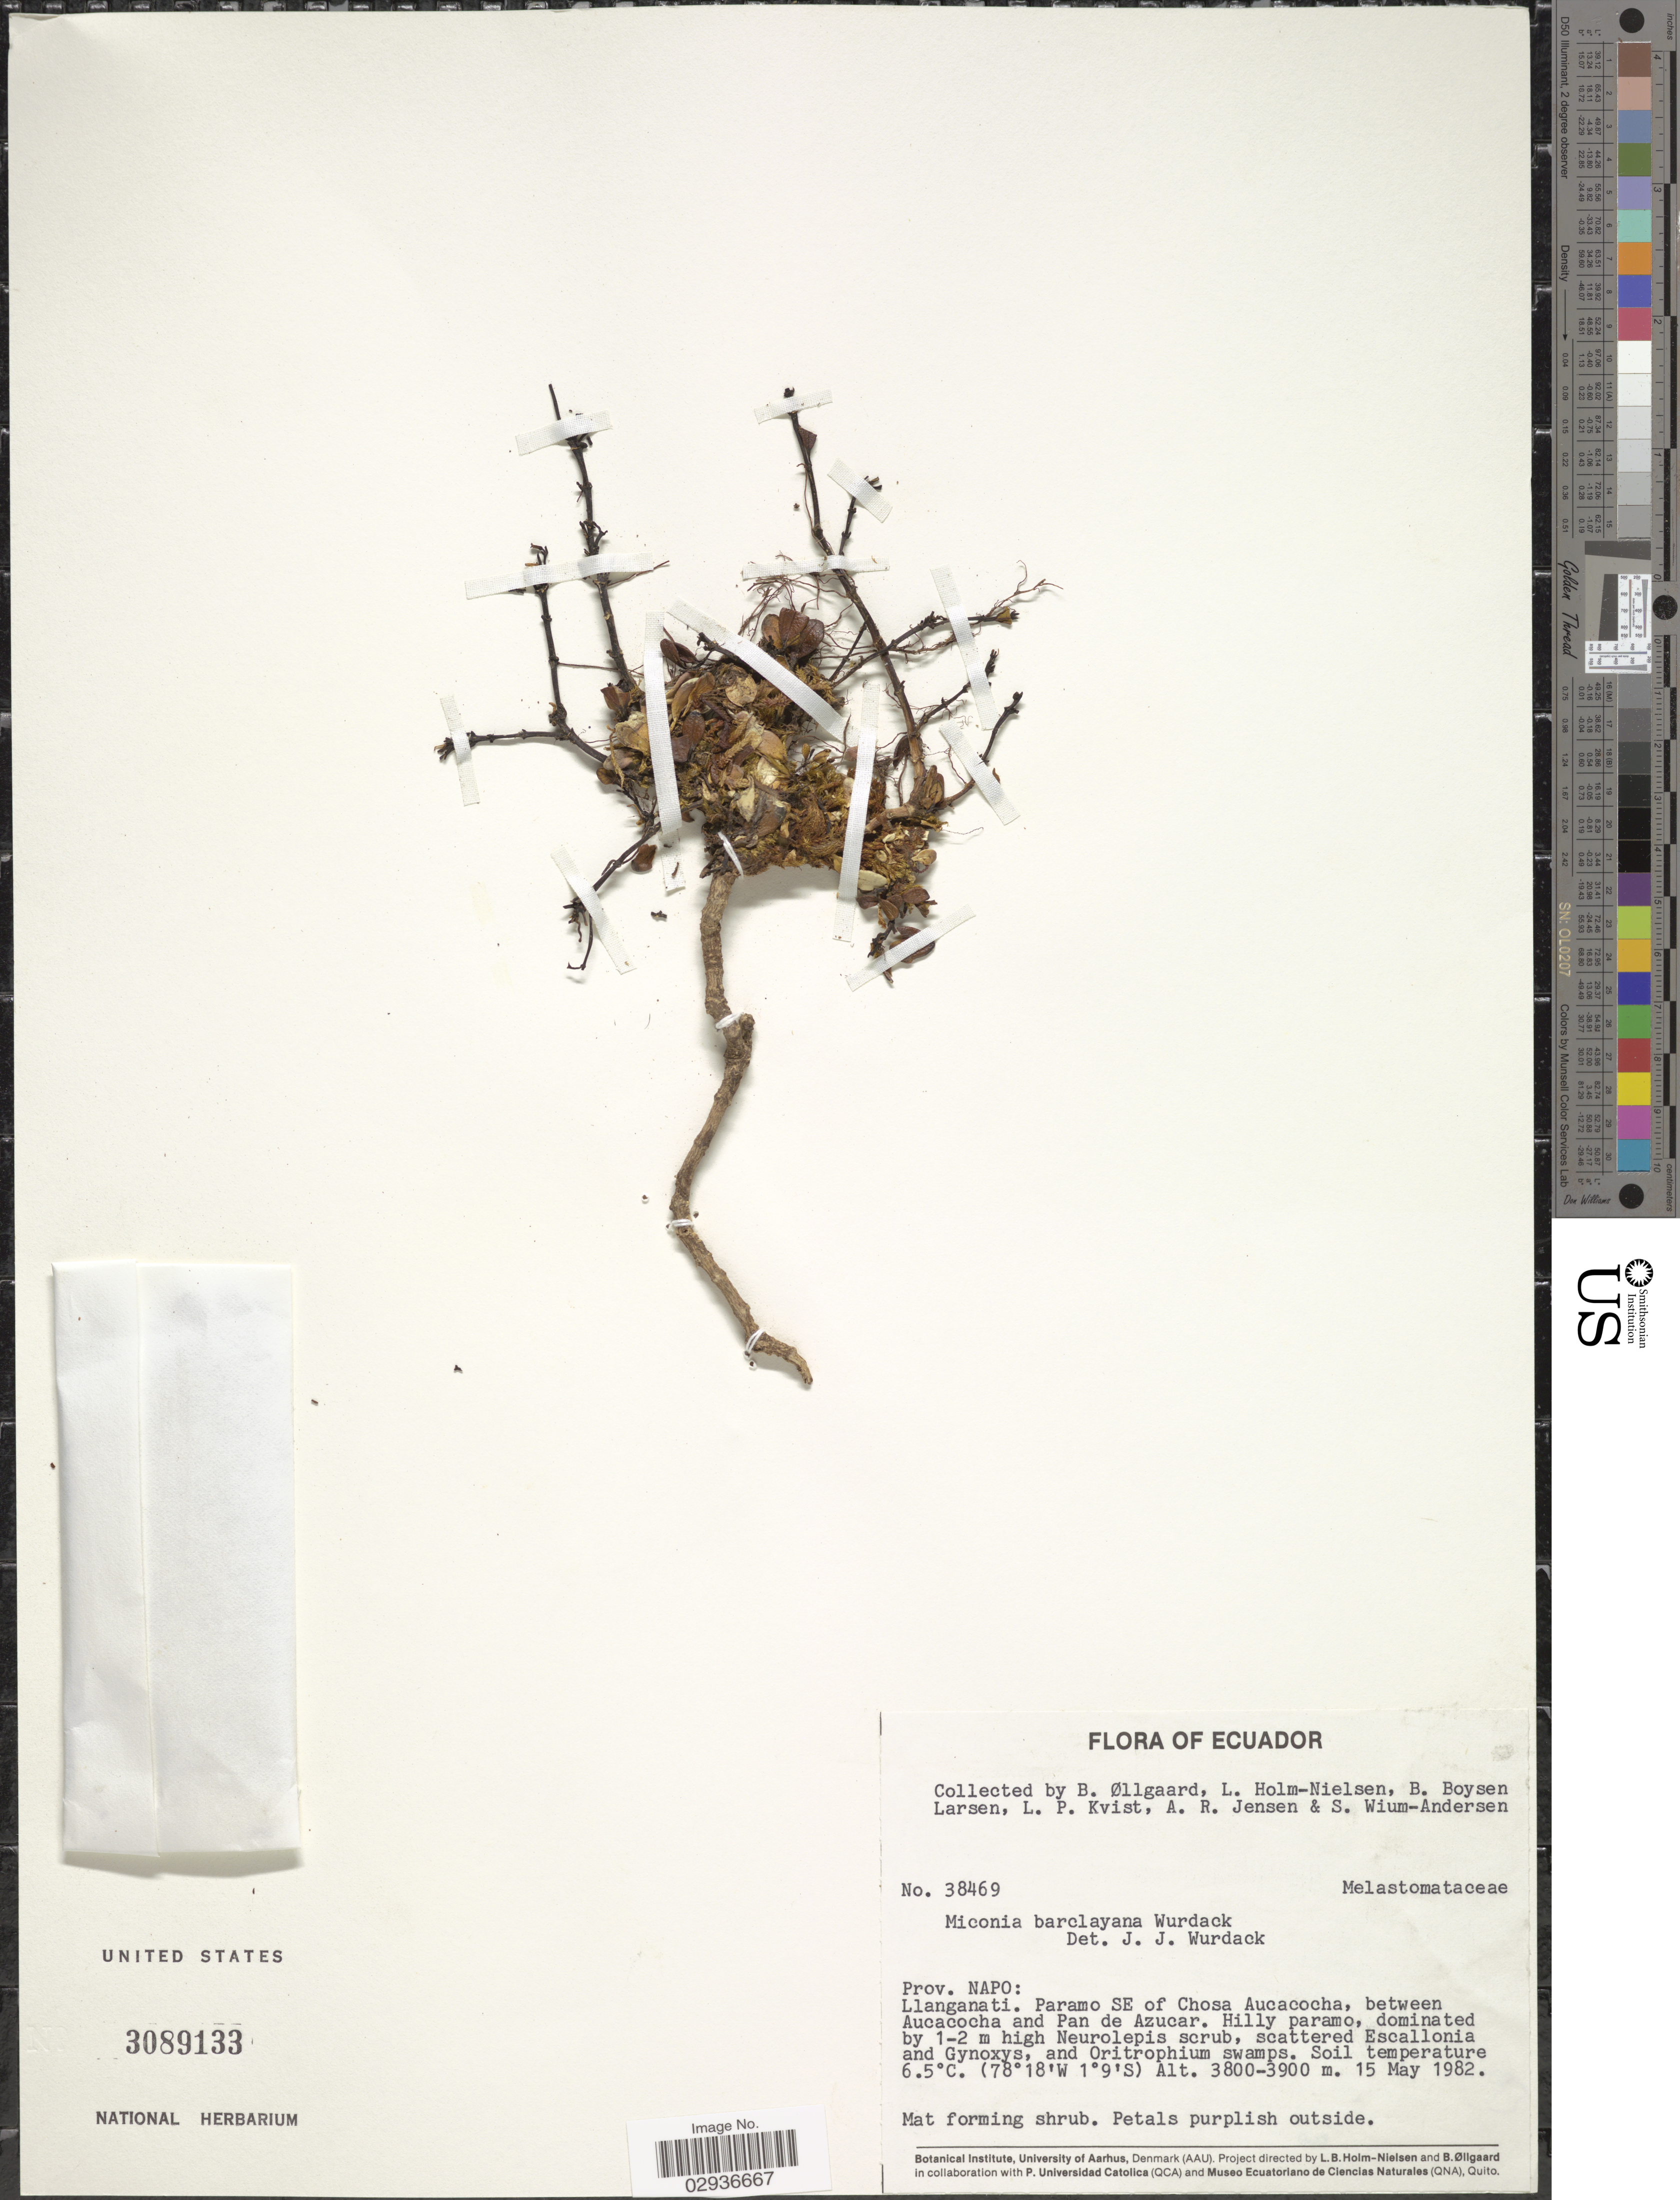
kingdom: Plantae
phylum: Tracheophyta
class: Magnoliopsida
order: Myrtales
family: Melastomataceae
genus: Miconia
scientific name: Miconia barclayana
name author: Wurdack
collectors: B. Øllgaard, L. Holm-Nielsen, B. Boysen Larsen, L. P. Kvist & et al.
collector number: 38469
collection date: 1982-05-15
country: Ecuador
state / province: Napo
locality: Prov. Napo: Llanganati. Paramo SE of Chosa Aucacocha, between Aucacocha and Pan de Azucar.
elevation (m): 3800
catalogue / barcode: US 3089133